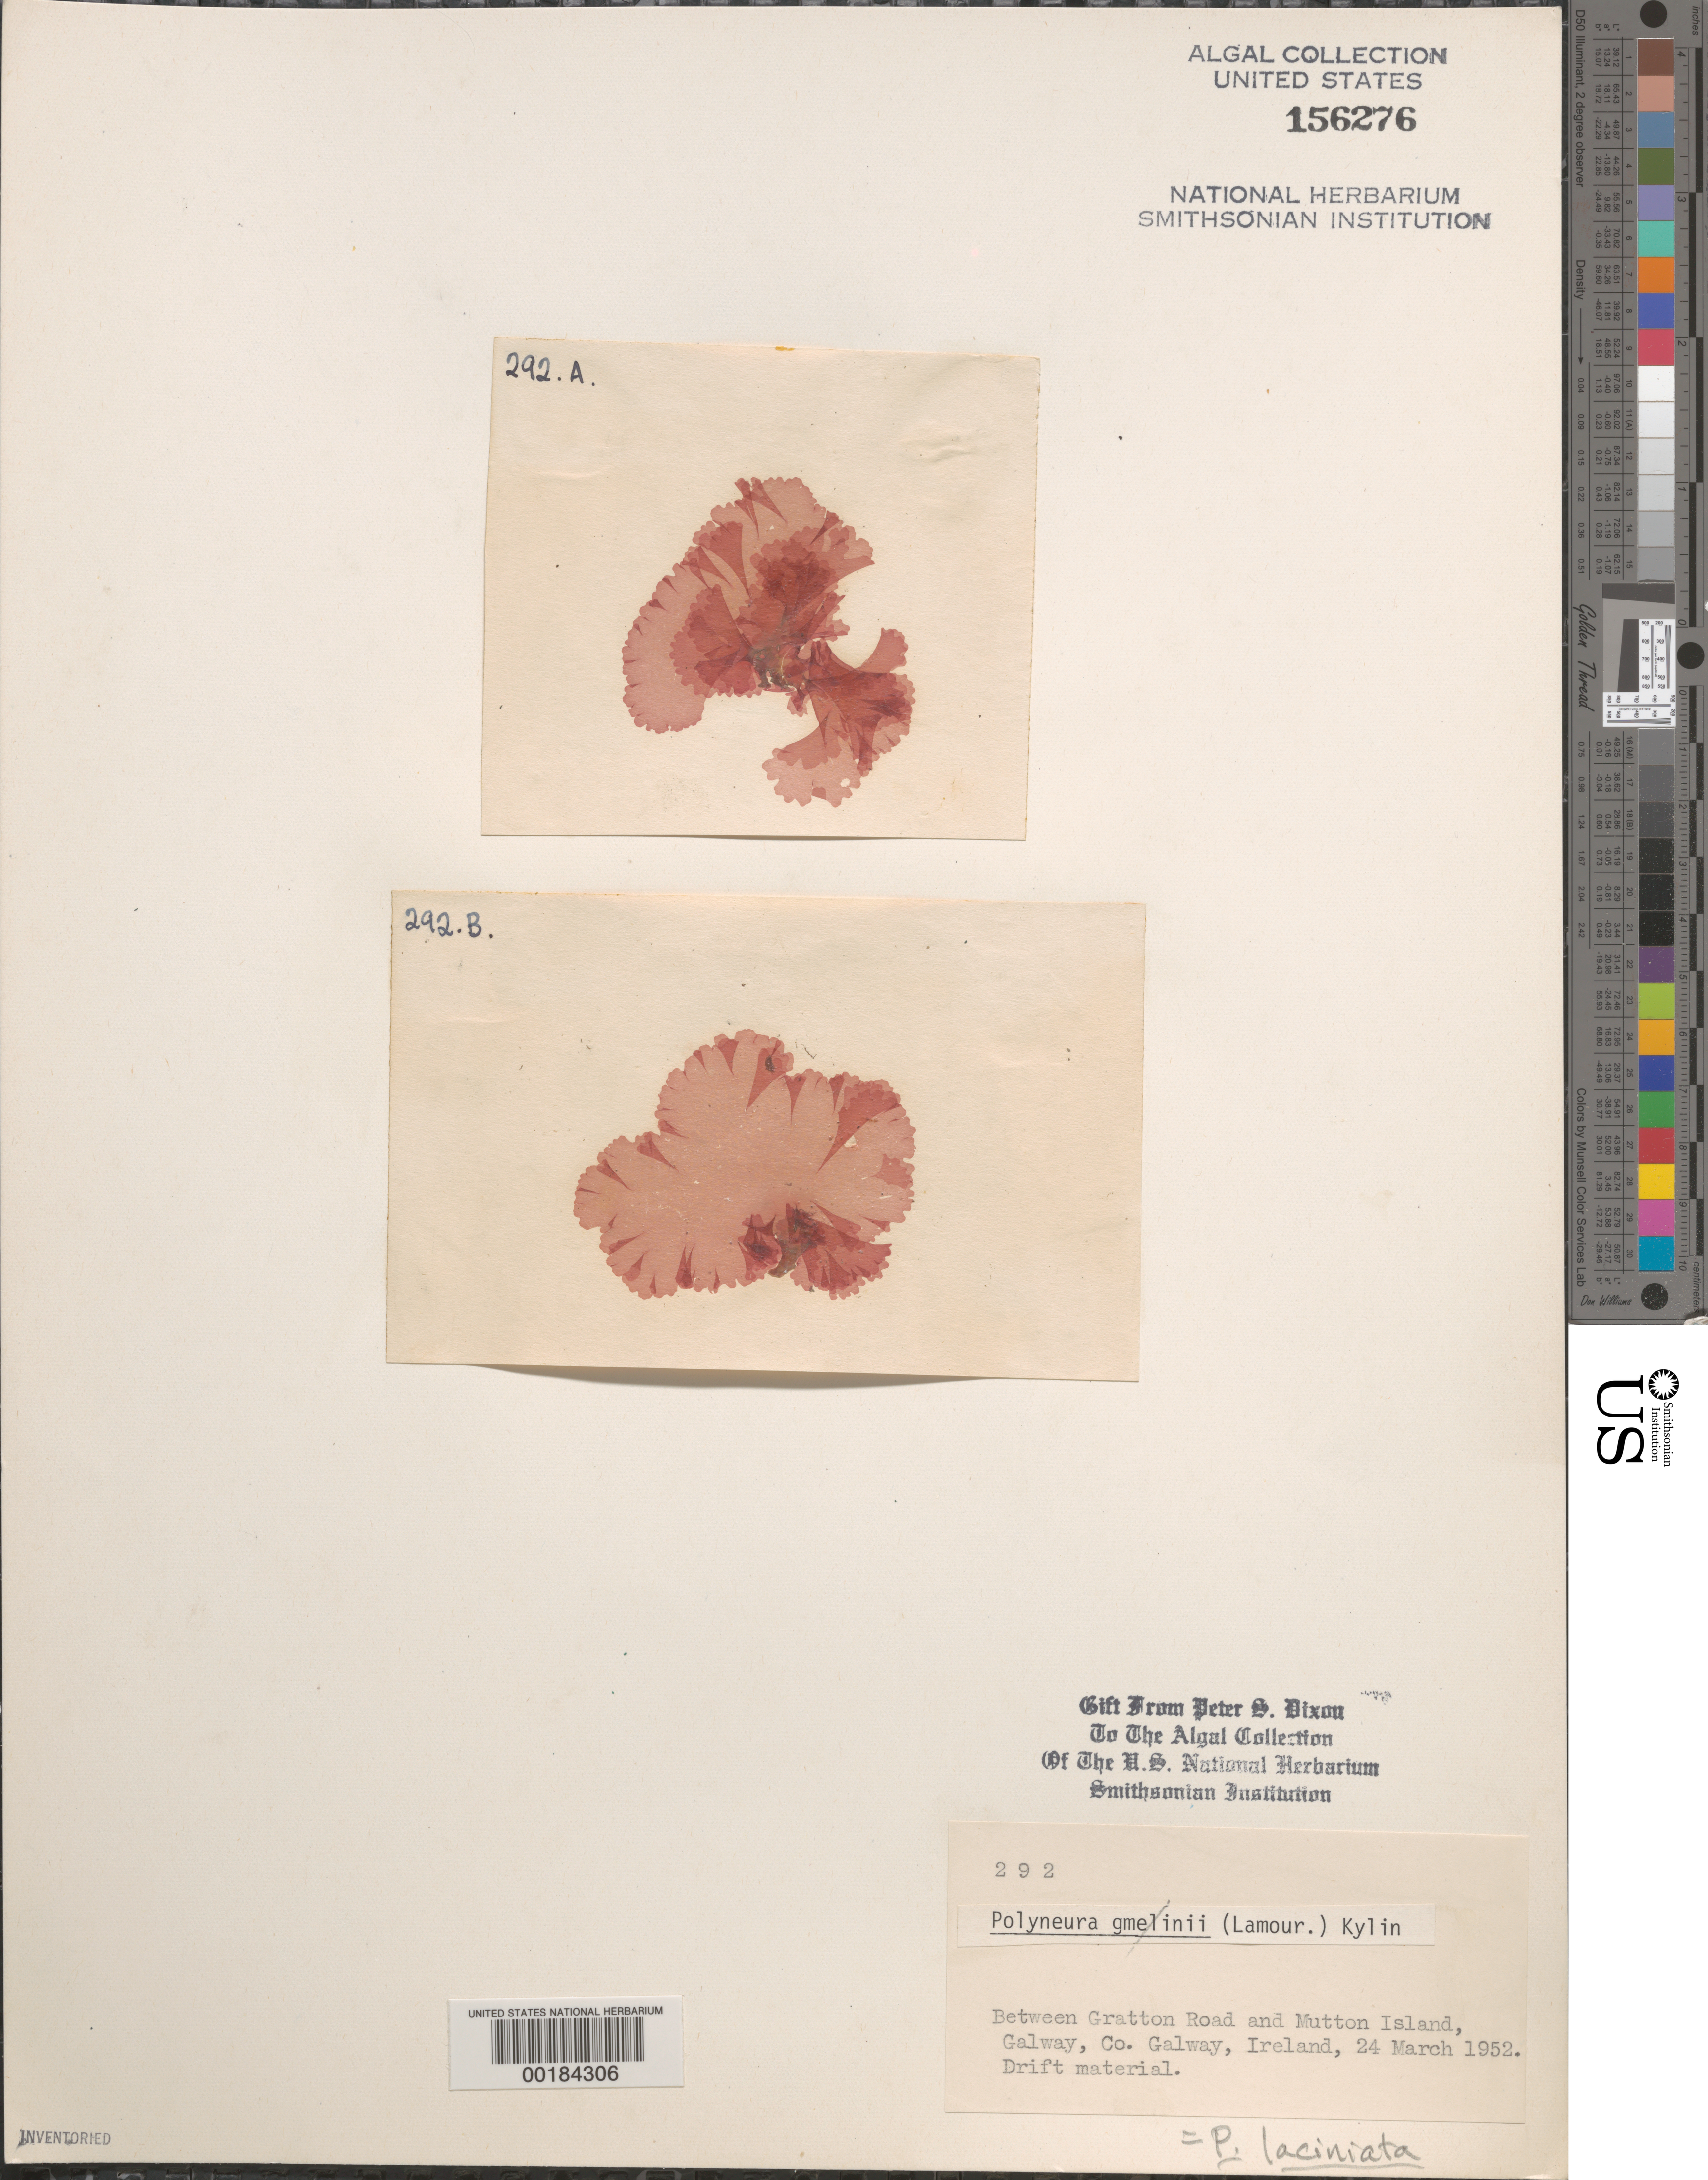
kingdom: Plantae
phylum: Rhodophyta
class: Florideophyceae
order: Ceramiales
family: Delesseriaceae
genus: Erythroglossum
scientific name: Erythroglossum laciniatum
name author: (Lightf.) C.A. Maggs & Hommersand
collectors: P. S. Dixon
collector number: PSD 292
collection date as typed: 24 Mar 1952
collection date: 1952-03-24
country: Ireland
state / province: Connaught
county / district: Galway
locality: Galway, between Gratton Road and Mutton Island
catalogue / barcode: US 156276